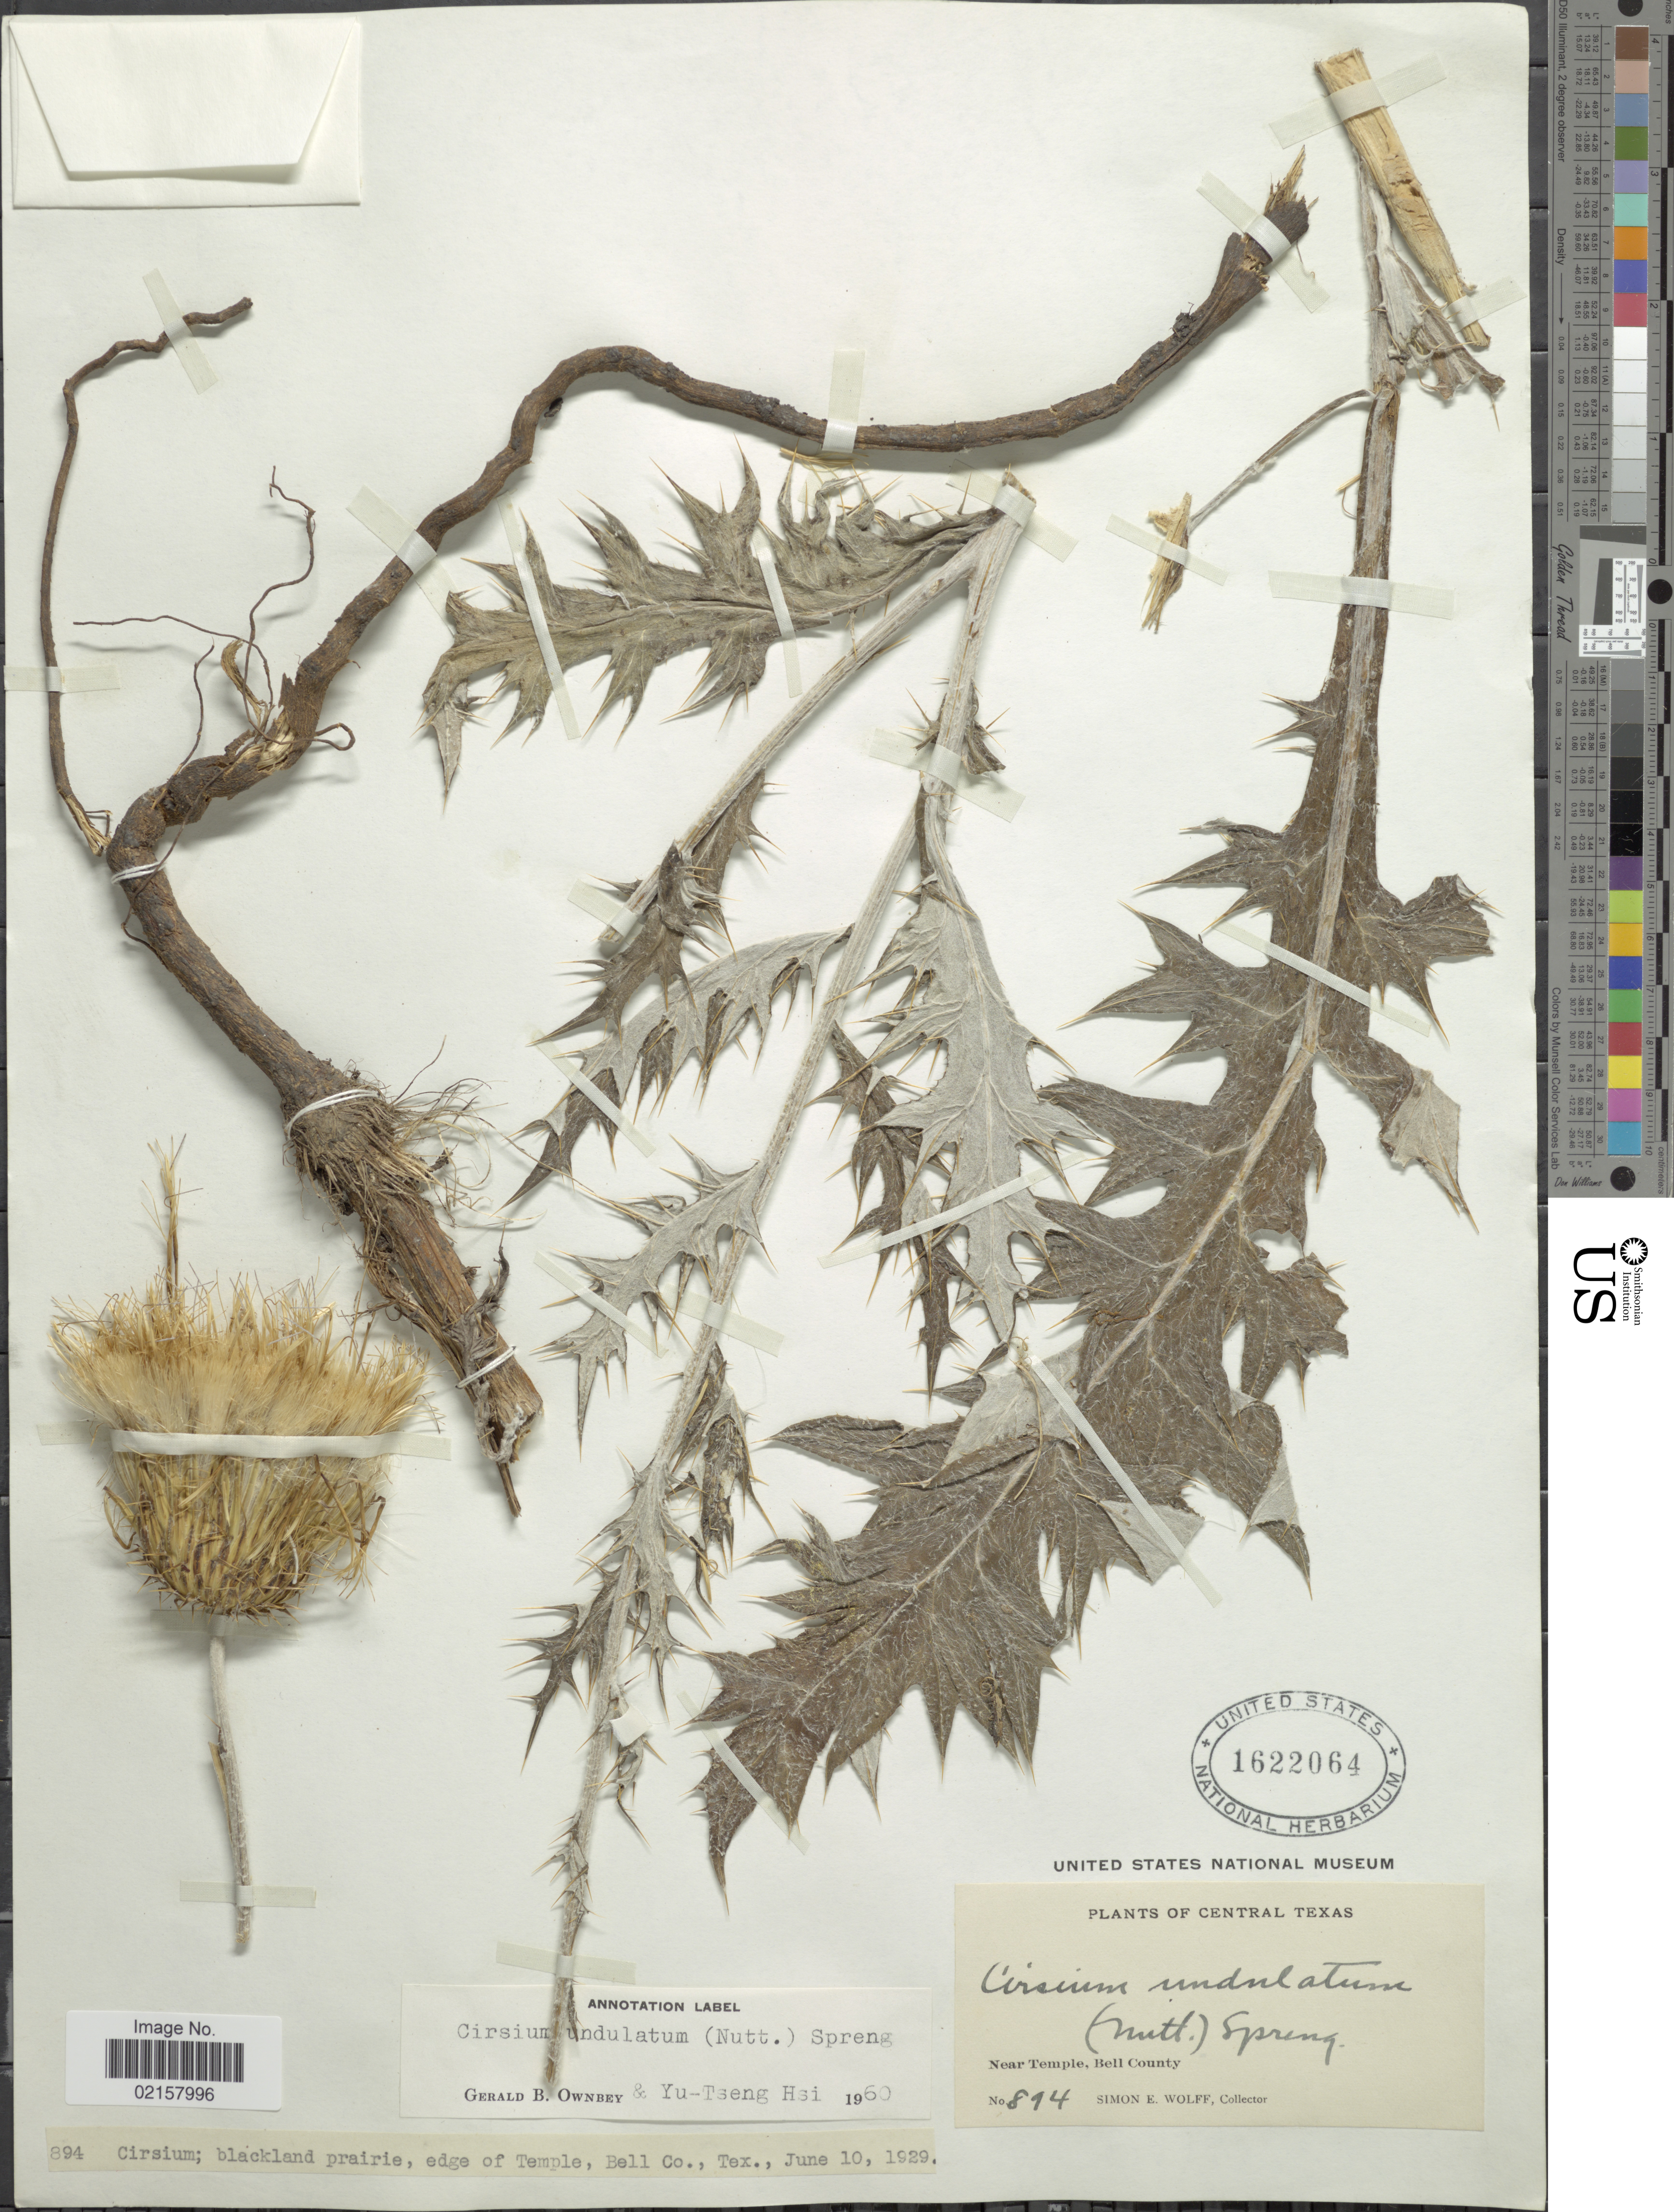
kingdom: Plantae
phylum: Tracheophyta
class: Magnoliopsida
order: Asterales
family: Asteraceae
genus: Cirsium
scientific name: Cirsium undulatum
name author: (Nutt.) Spreng.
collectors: S. E. Wolff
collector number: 894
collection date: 1929-06-10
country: United States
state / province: Texas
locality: Central Texas, edge ofTemple, Bell County.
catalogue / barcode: US 1622064